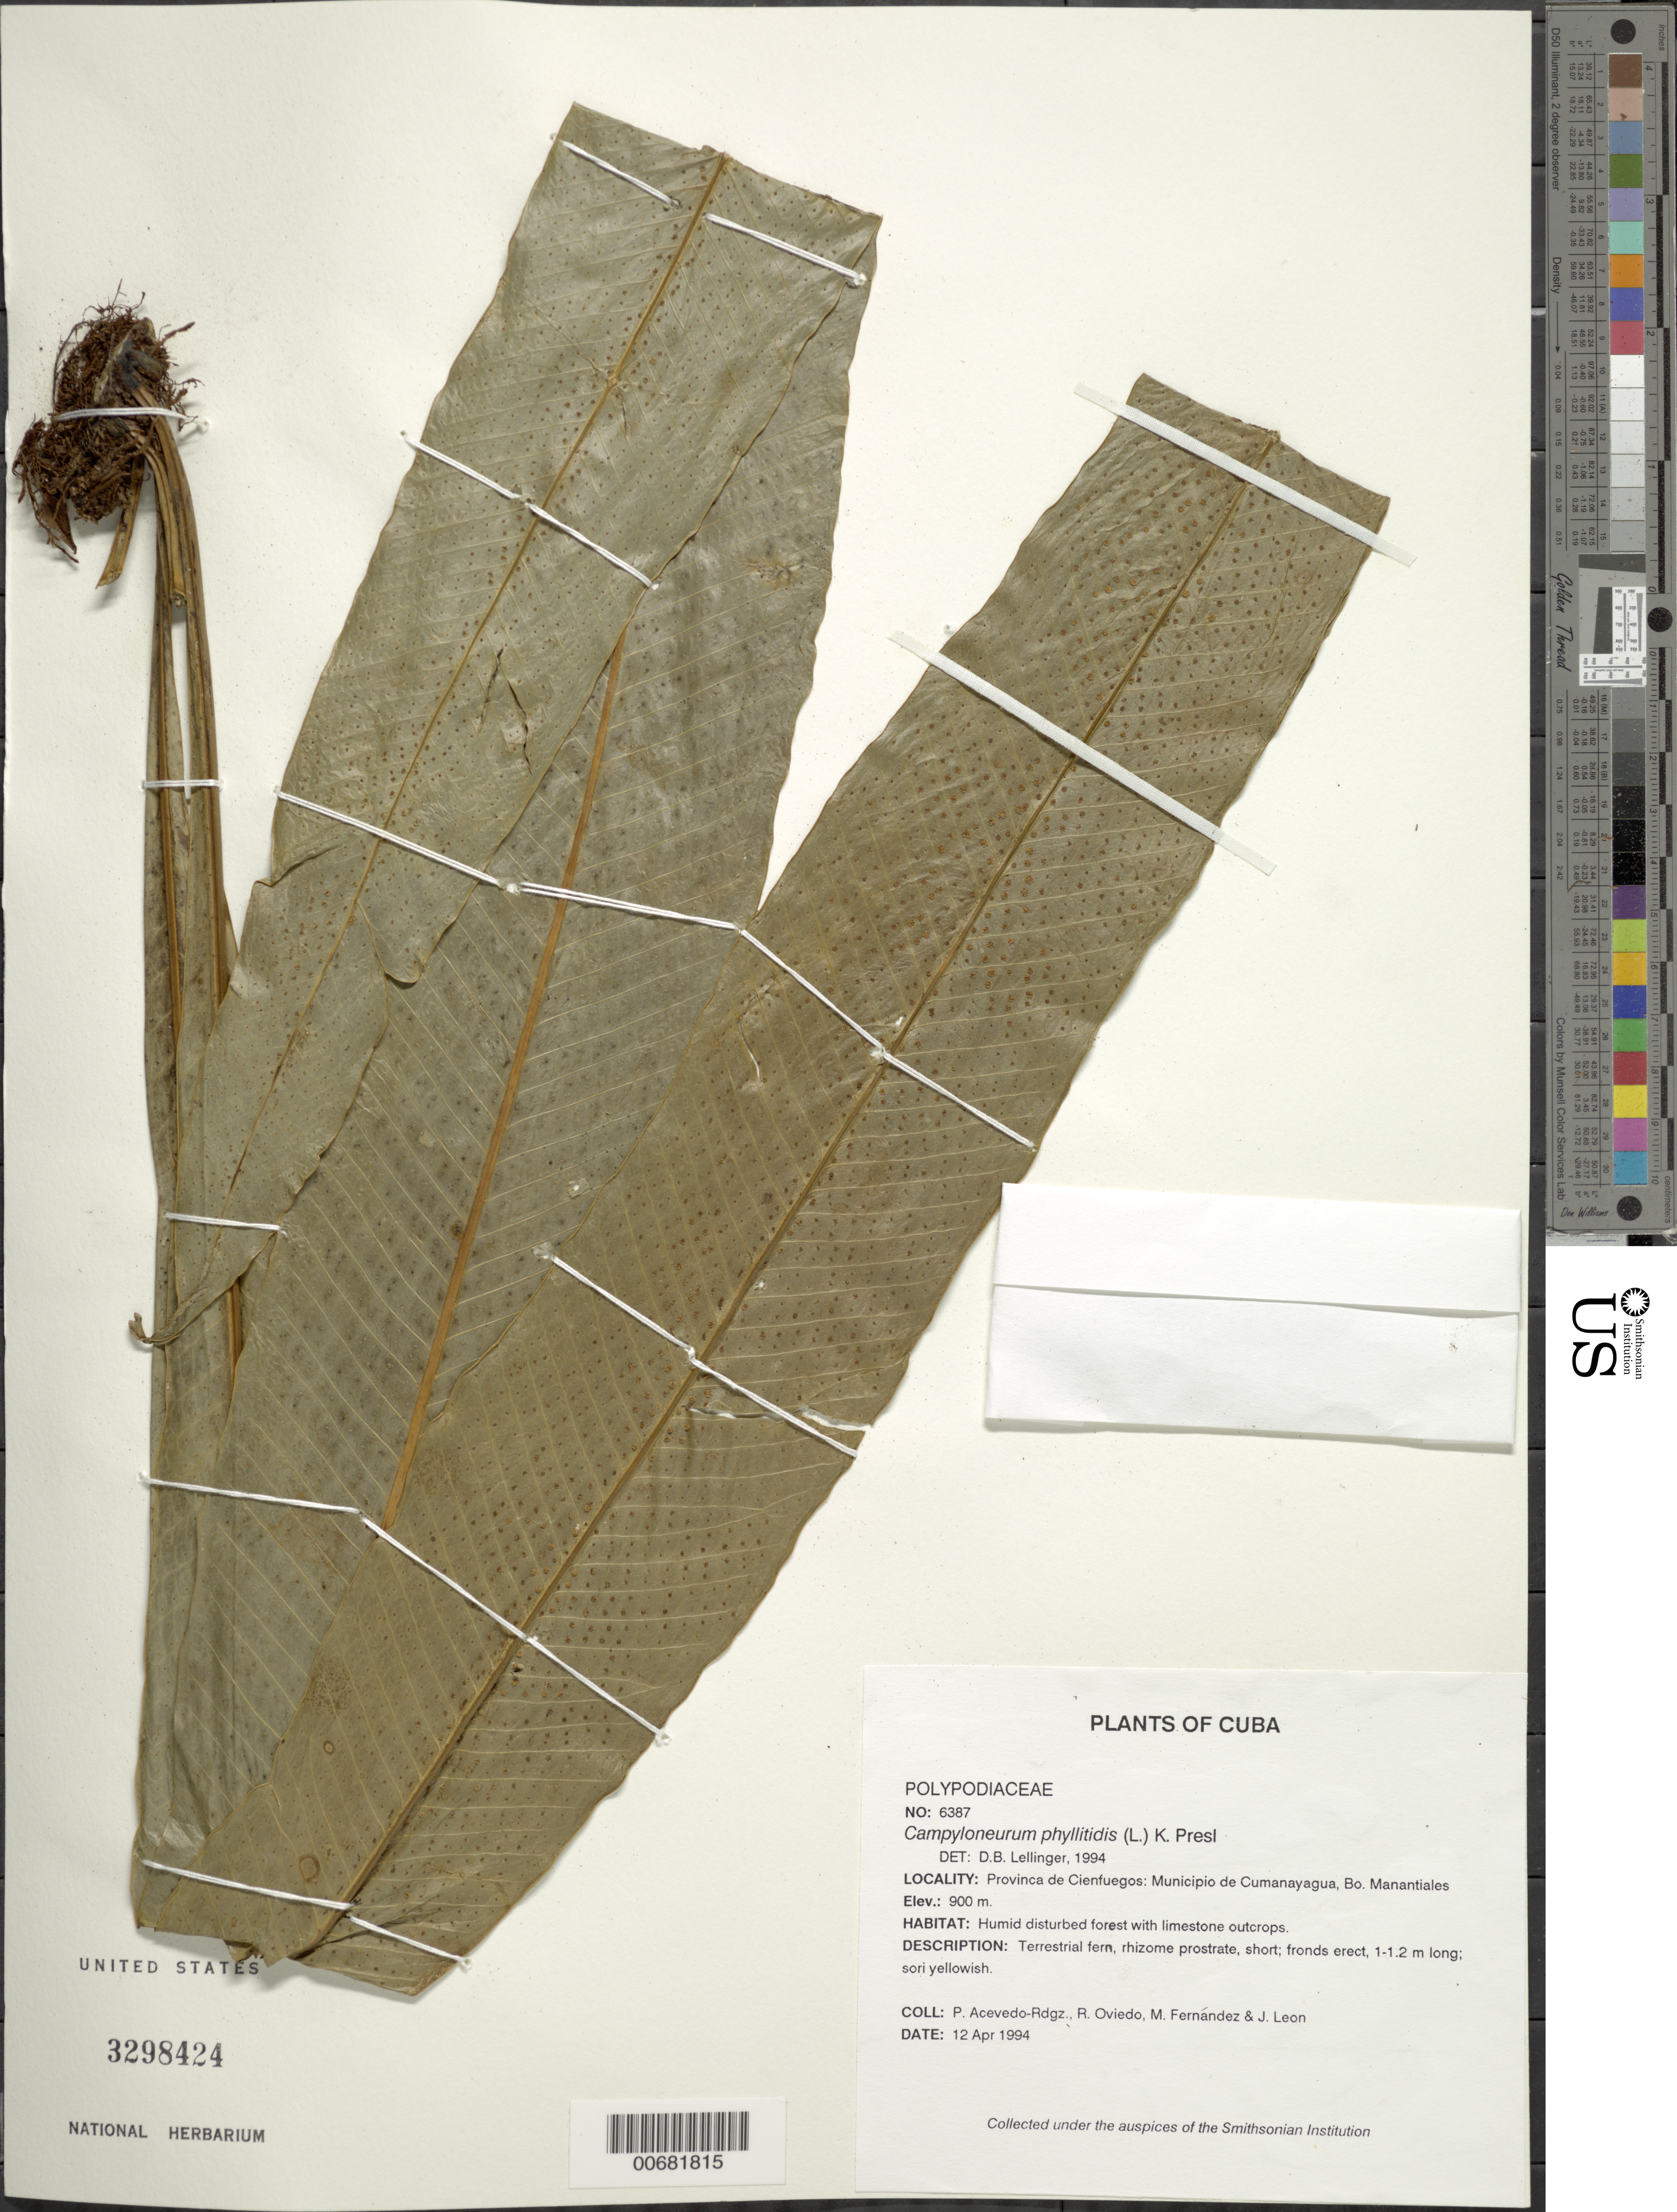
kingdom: Plantae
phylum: Tracheophyta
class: Polypodiopsida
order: Polypodiales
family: Polypodiaceae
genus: Campyloneurum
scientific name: Campyloneurum phyllitidis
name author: (L.) C. Presl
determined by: Lellinger, David B., (BOT), Smithsonian Institution - National Museum of Natural History (UNITED STATES)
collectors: P. Acevedo-Rodr., R. Oviedo, M. Fernández & J. León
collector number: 6387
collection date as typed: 12 Apr 1994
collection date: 1994-04-12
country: Cuba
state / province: Cienfuegos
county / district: Municipio de Cumanayagua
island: Cuba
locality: Bo Manantiales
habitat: Humid disturbed forest with limestone outcrops.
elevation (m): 900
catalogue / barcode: US 3298424